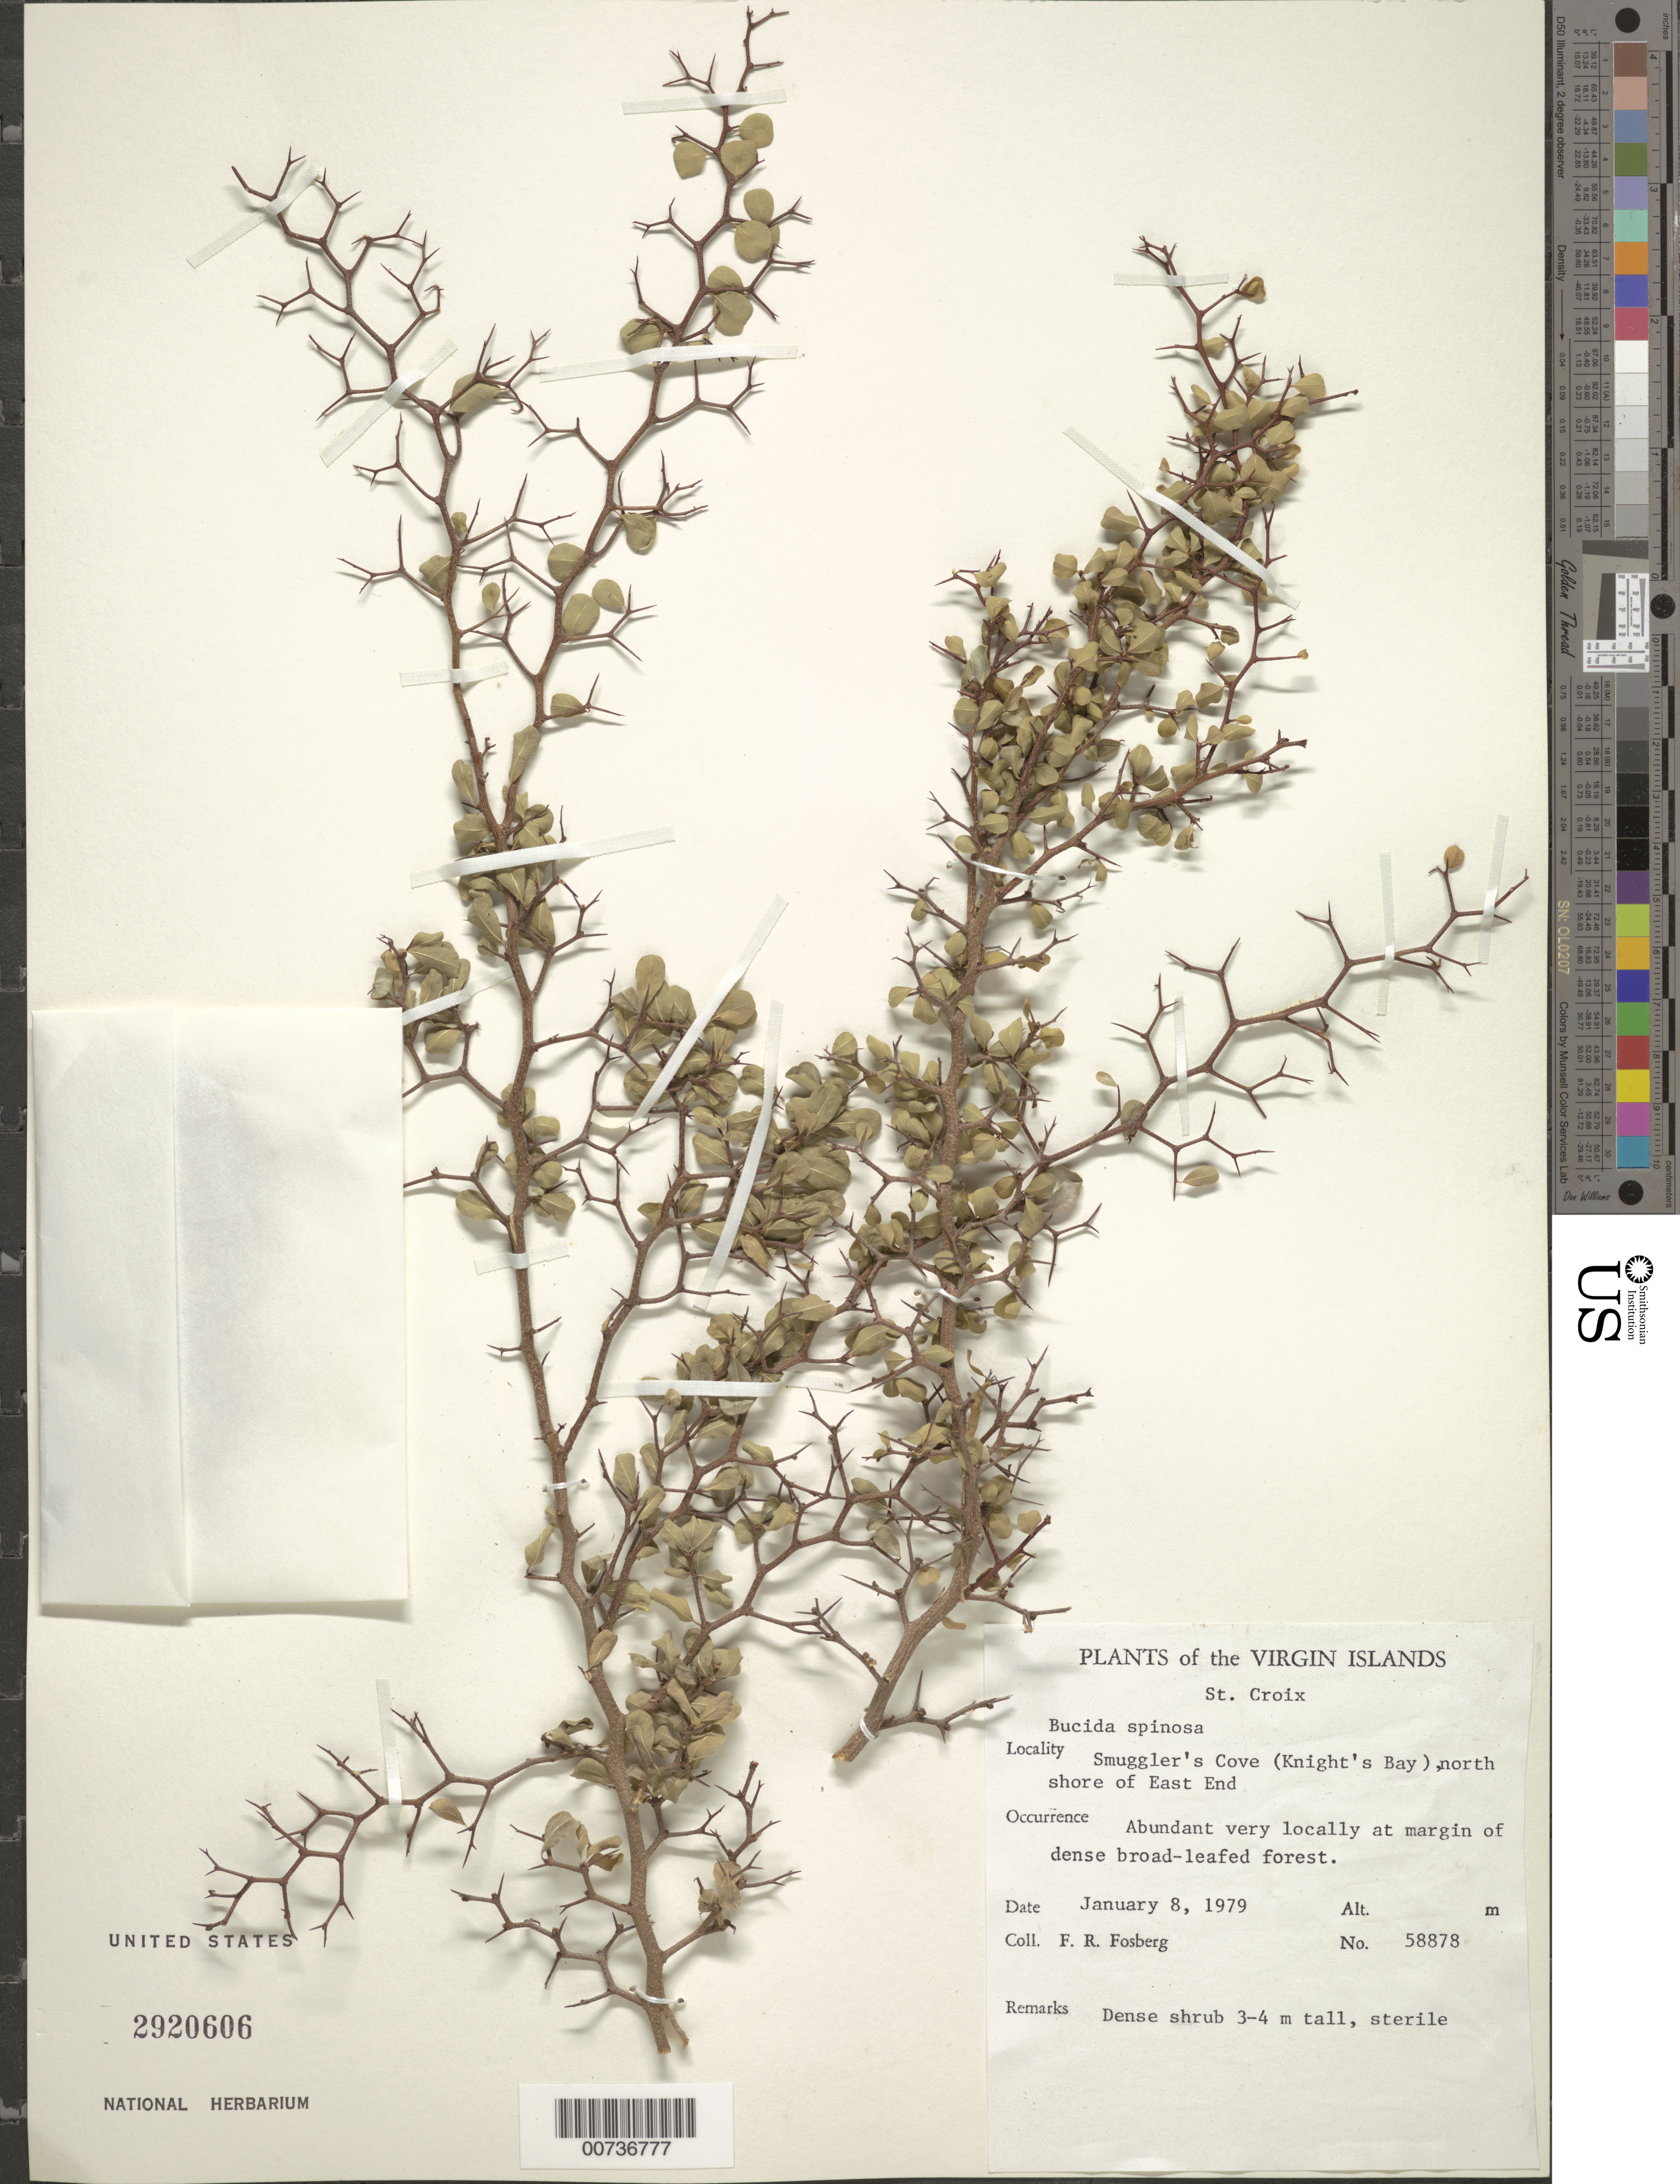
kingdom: Plantae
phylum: Tracheophyta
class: Magnoliopsida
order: Myrtales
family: Combretaceae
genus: Terminalia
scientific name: Terminalia molinetii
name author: M. Gómez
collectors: F. R. Fosberg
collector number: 58878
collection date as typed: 08 Jan 1979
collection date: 1979-01-08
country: U.S. Virgin Islands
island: St. Croix?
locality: Smuggler's Cove (Knight's Bay) north shore of East End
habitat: Abundant very locally at margin of dense broad-leafed forest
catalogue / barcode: US 2920606